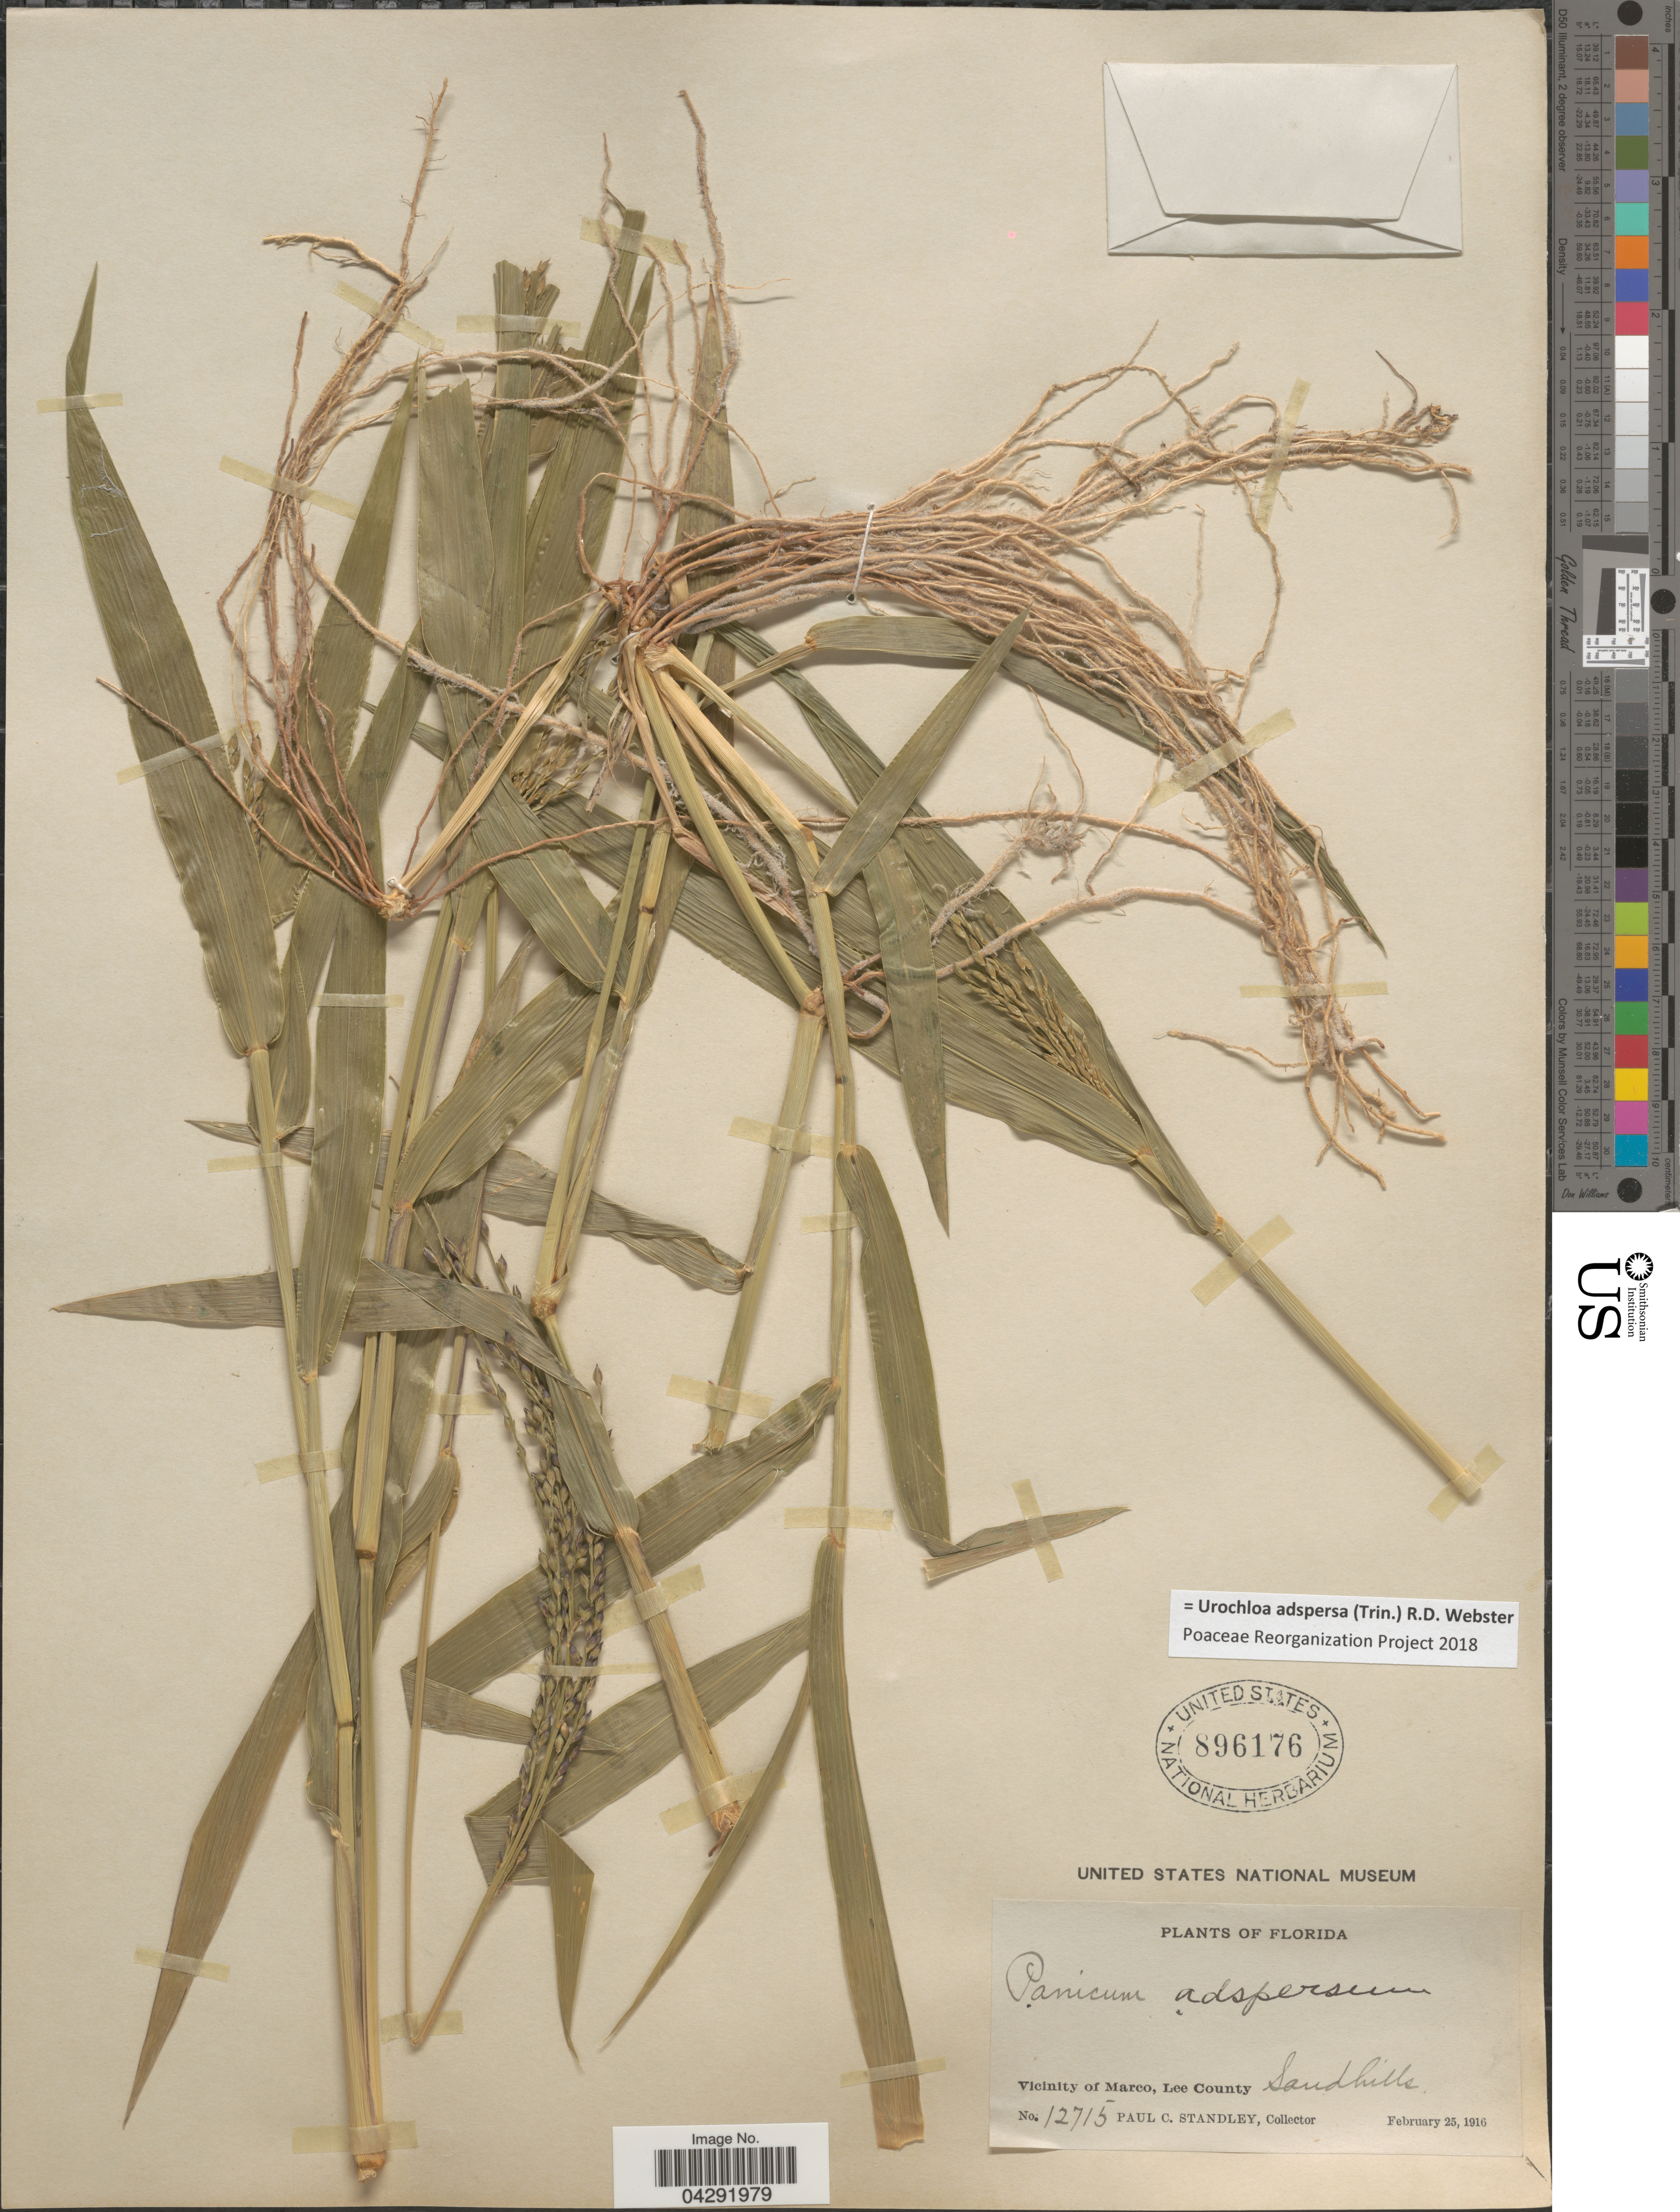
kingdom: Plantae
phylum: Tracheophyta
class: Liliopsida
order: Poales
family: Poaceae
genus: Urochloa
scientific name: Urochloa adspersa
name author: (Trin.) R.D. Webster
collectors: P. C. Standley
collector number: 12715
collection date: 1916-02-25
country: United States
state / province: Florida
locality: Vicinity of Marco, Lee County.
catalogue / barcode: US 896176